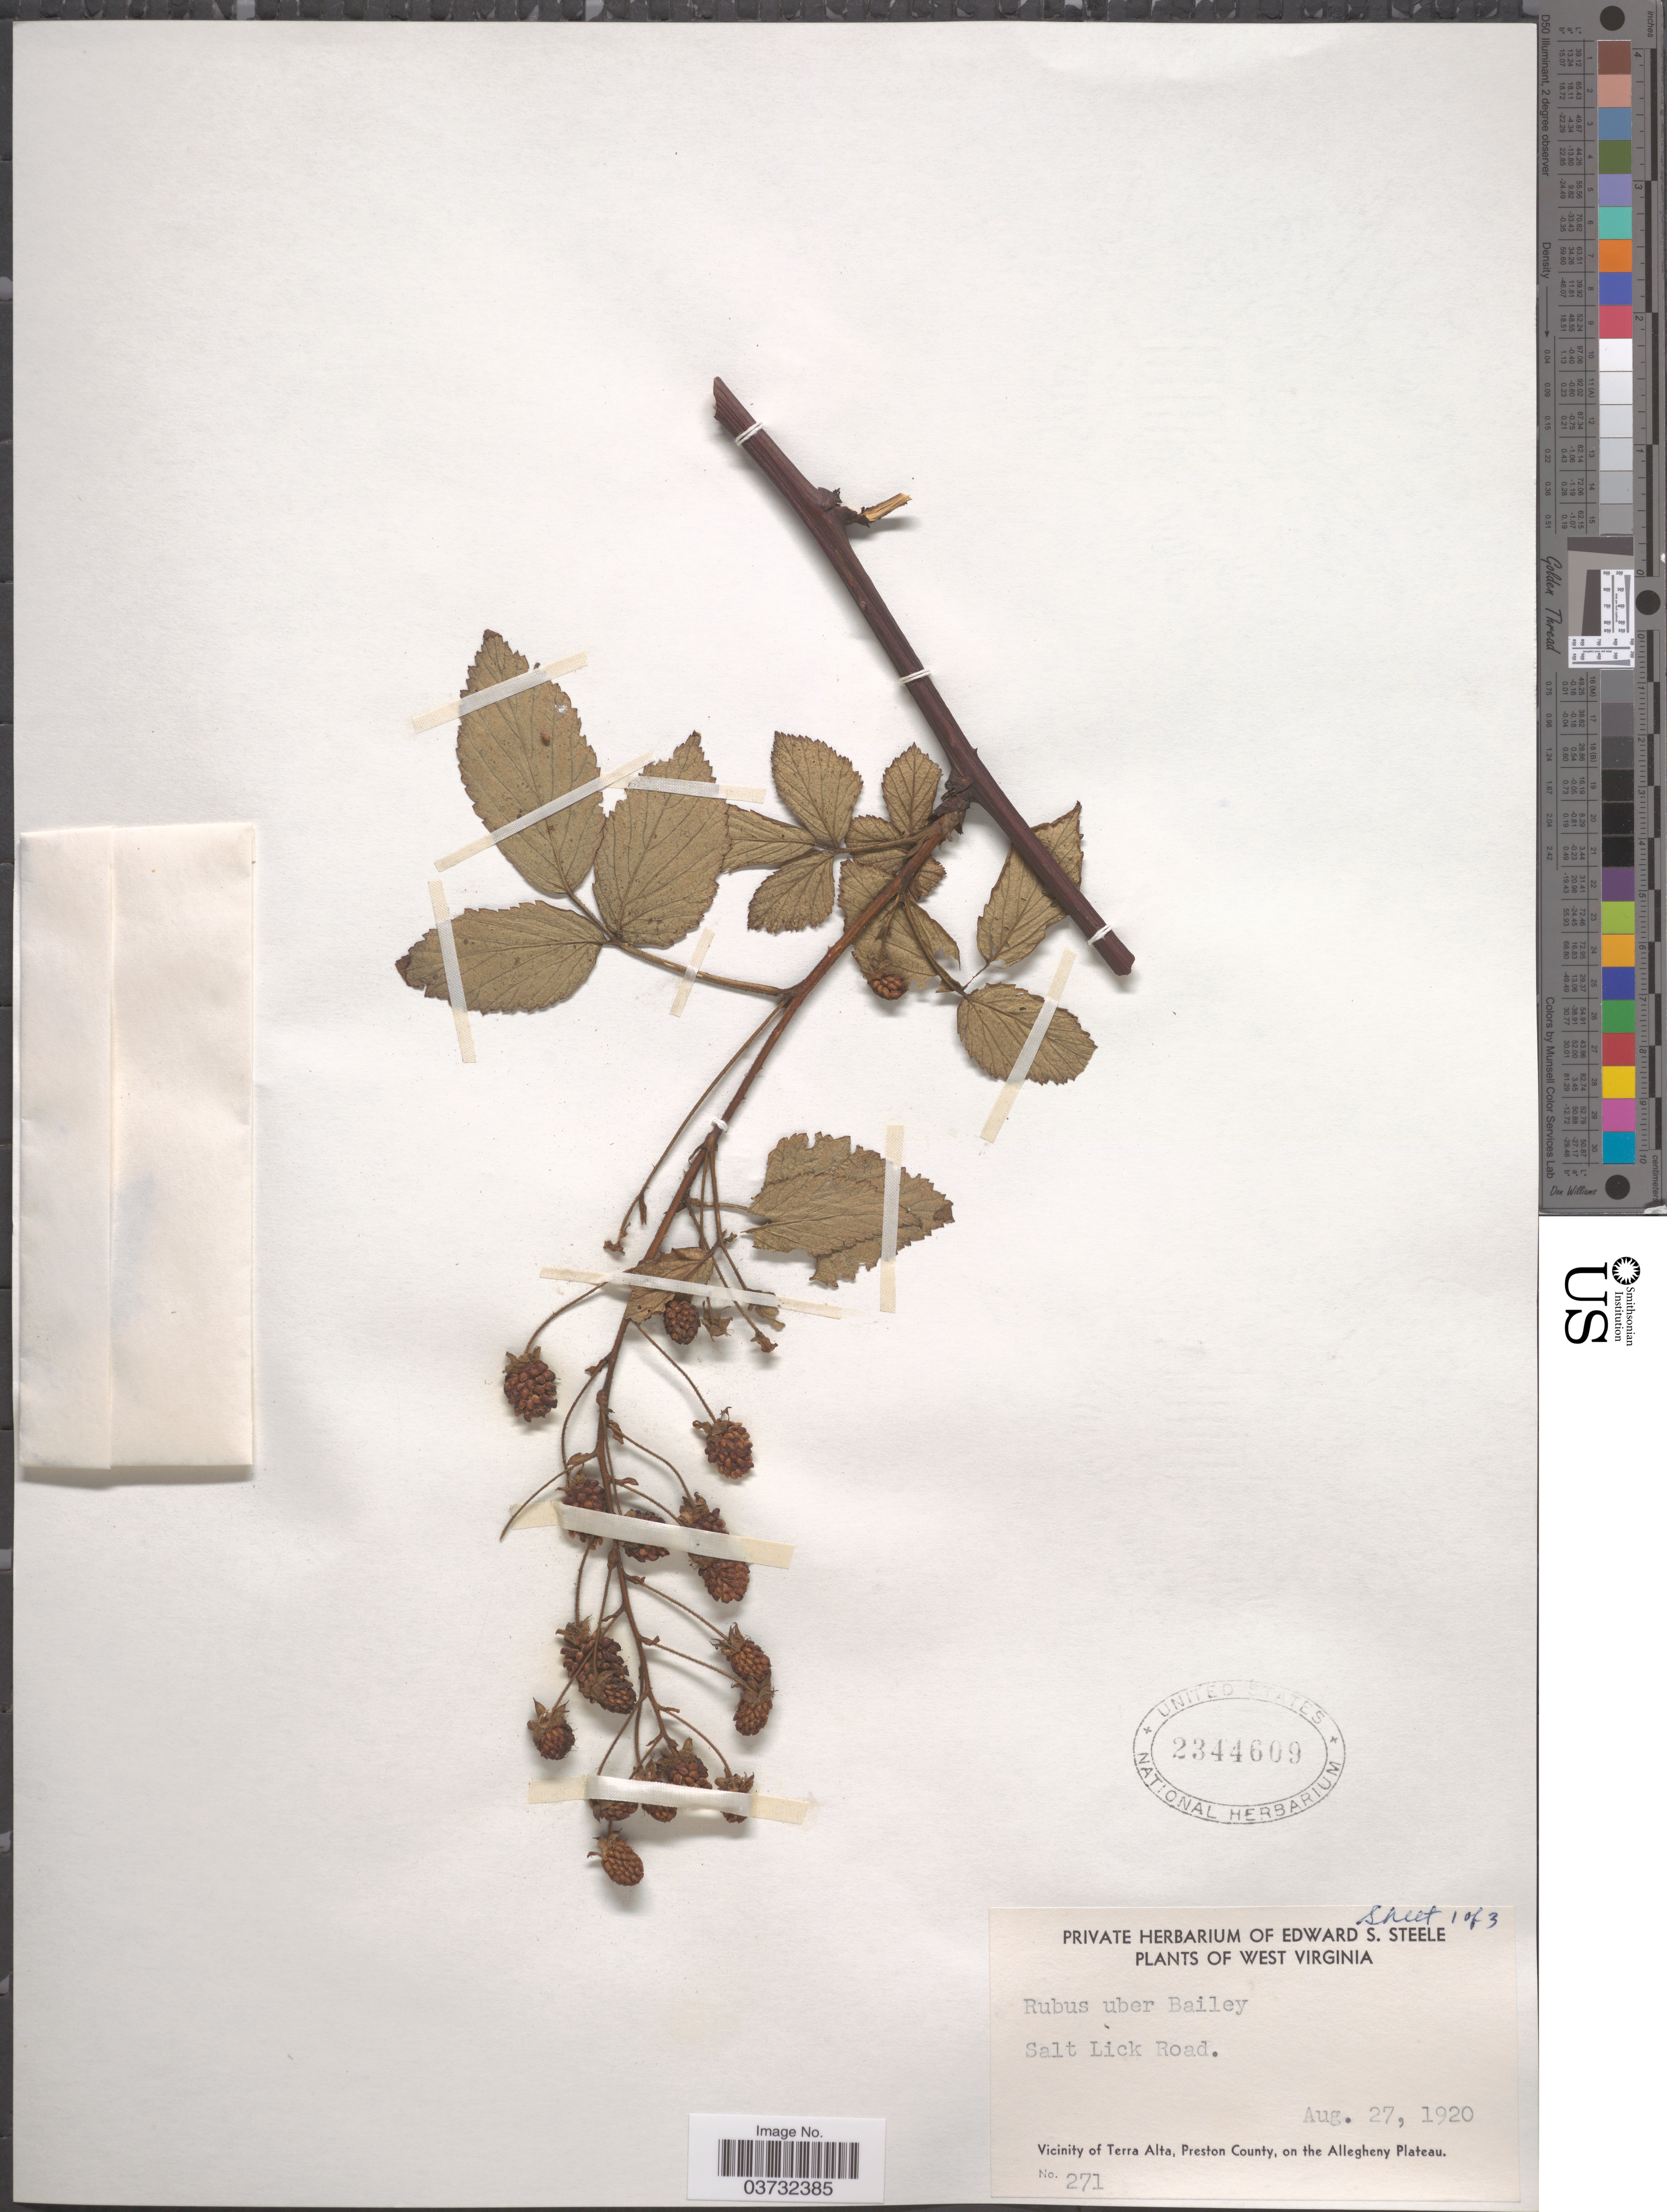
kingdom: Plantae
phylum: Tracheophyta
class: Magnoliopsida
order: Rosales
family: Rosaceae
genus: Rubus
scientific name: Rubus uber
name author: L.H. Bailey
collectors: ex herb. Edward S. Steele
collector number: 271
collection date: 1920-08-27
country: United States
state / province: West Virginia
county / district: Preston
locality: Salt Lick Road. Vicinity of Terra Alta, Preston County, on the Allegheny Plateau.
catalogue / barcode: US 2344609